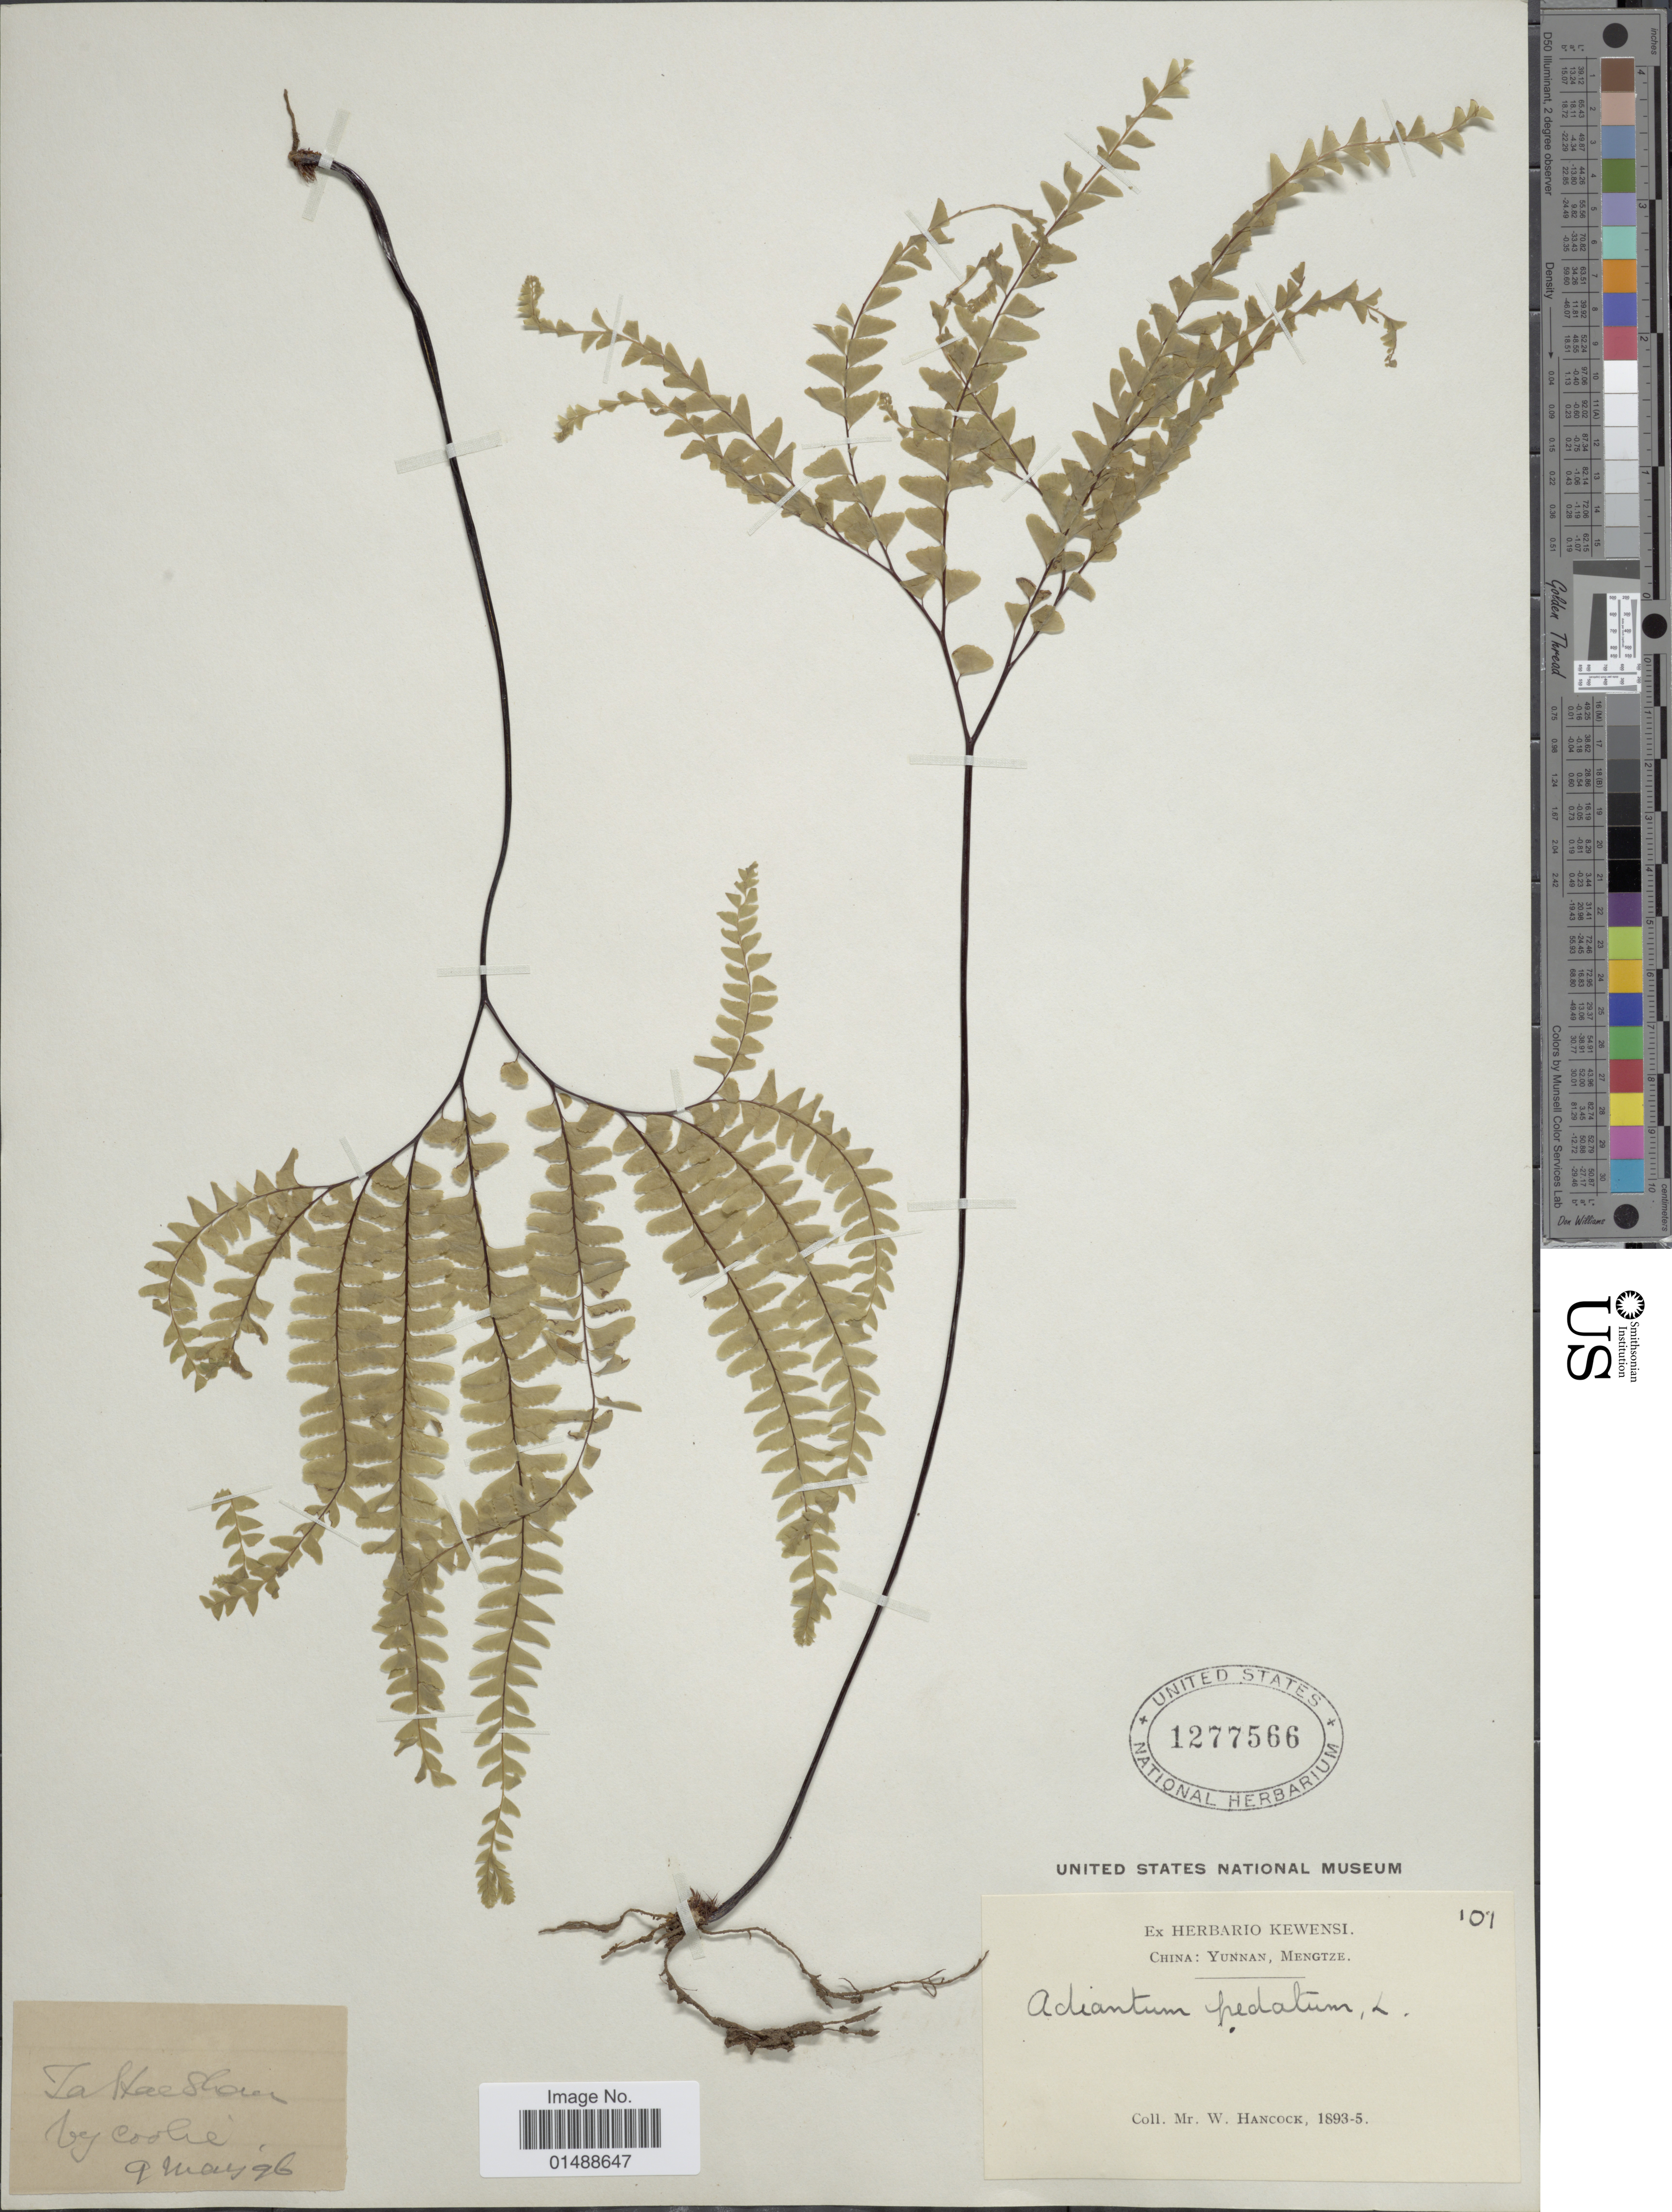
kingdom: Plantae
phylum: Tracheophyta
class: Polypodiopsida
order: Polypodiales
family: Pteridaceae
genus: Adiantum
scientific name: Adiantum pedatum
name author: L.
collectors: W. Hancock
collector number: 101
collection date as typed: Transcribed d/m/y: 9/5/96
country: China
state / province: Yunnan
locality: Yunnan, Mengtze.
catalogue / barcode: US 1277566